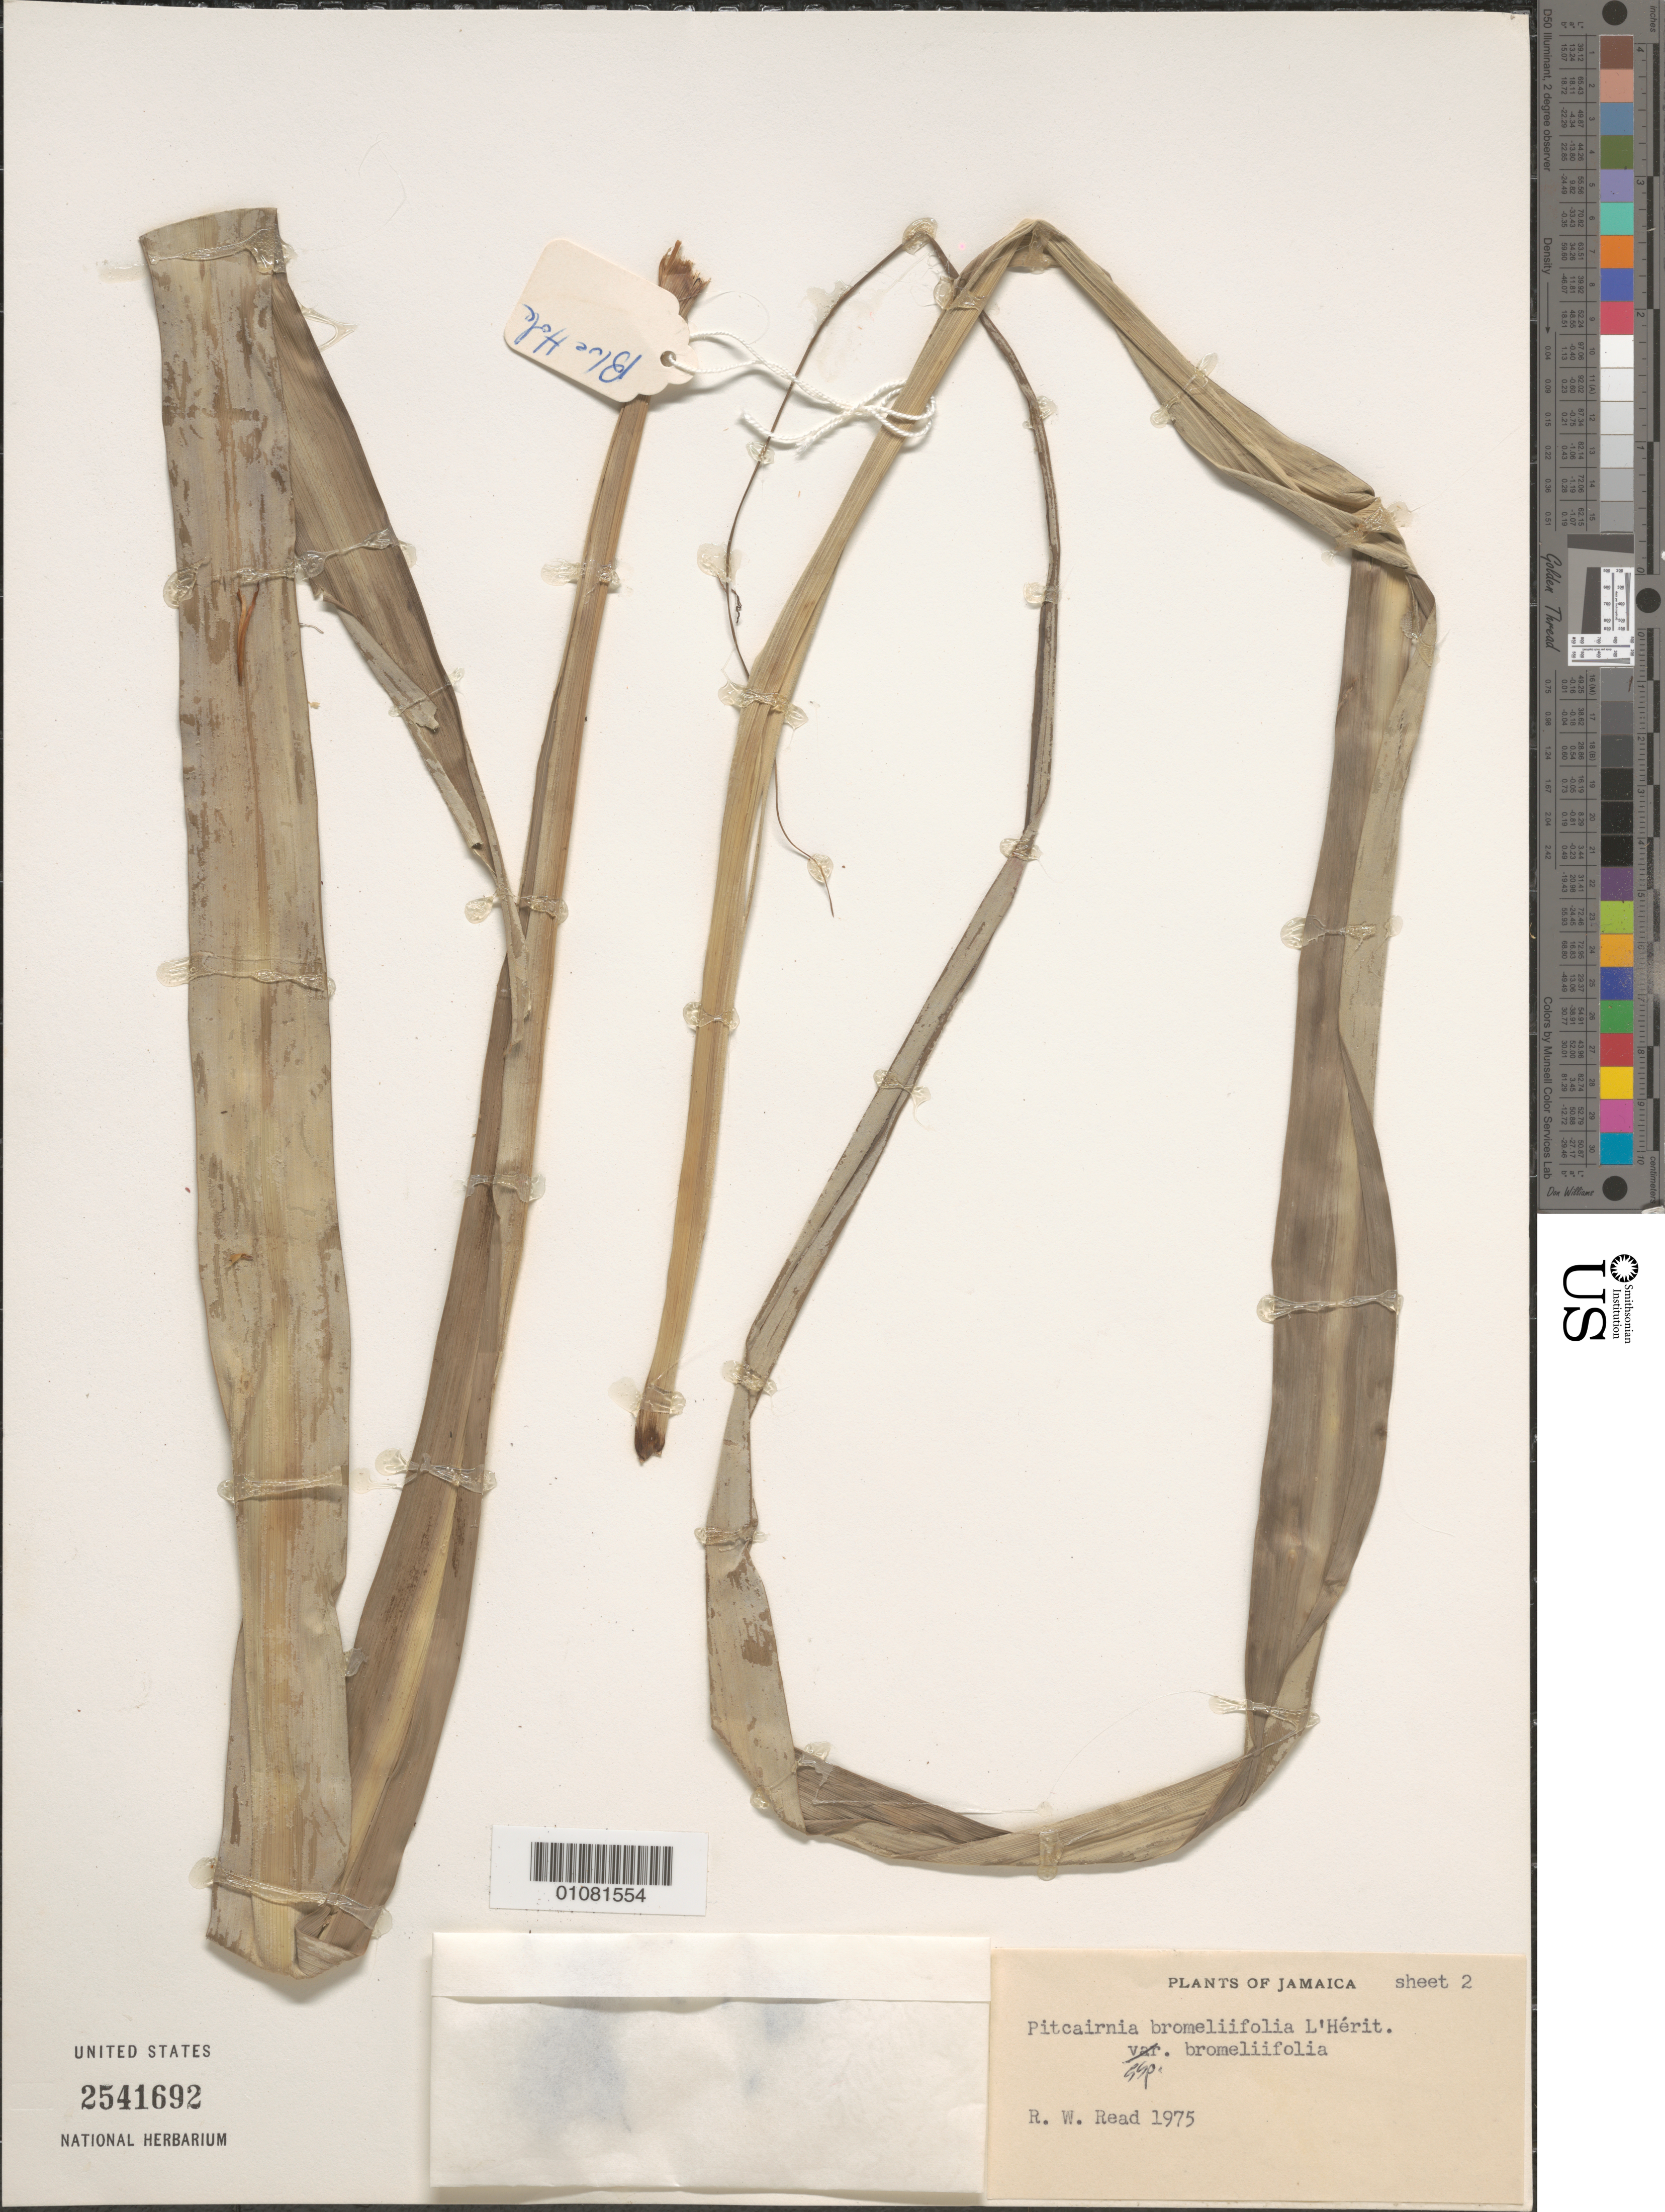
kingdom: Plantae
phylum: Tracheophyta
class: Liliopsida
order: Poales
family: Bromeliaceae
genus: Pitcairnia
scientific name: Pitcairnia bromeliifolia var. bromeliifolia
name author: L'Hér.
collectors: R. W. Read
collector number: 1975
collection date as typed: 24 Mar 1967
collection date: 1967-03-24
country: Jamaica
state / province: Portland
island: Jamaica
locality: Blue Hole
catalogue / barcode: US 2541692